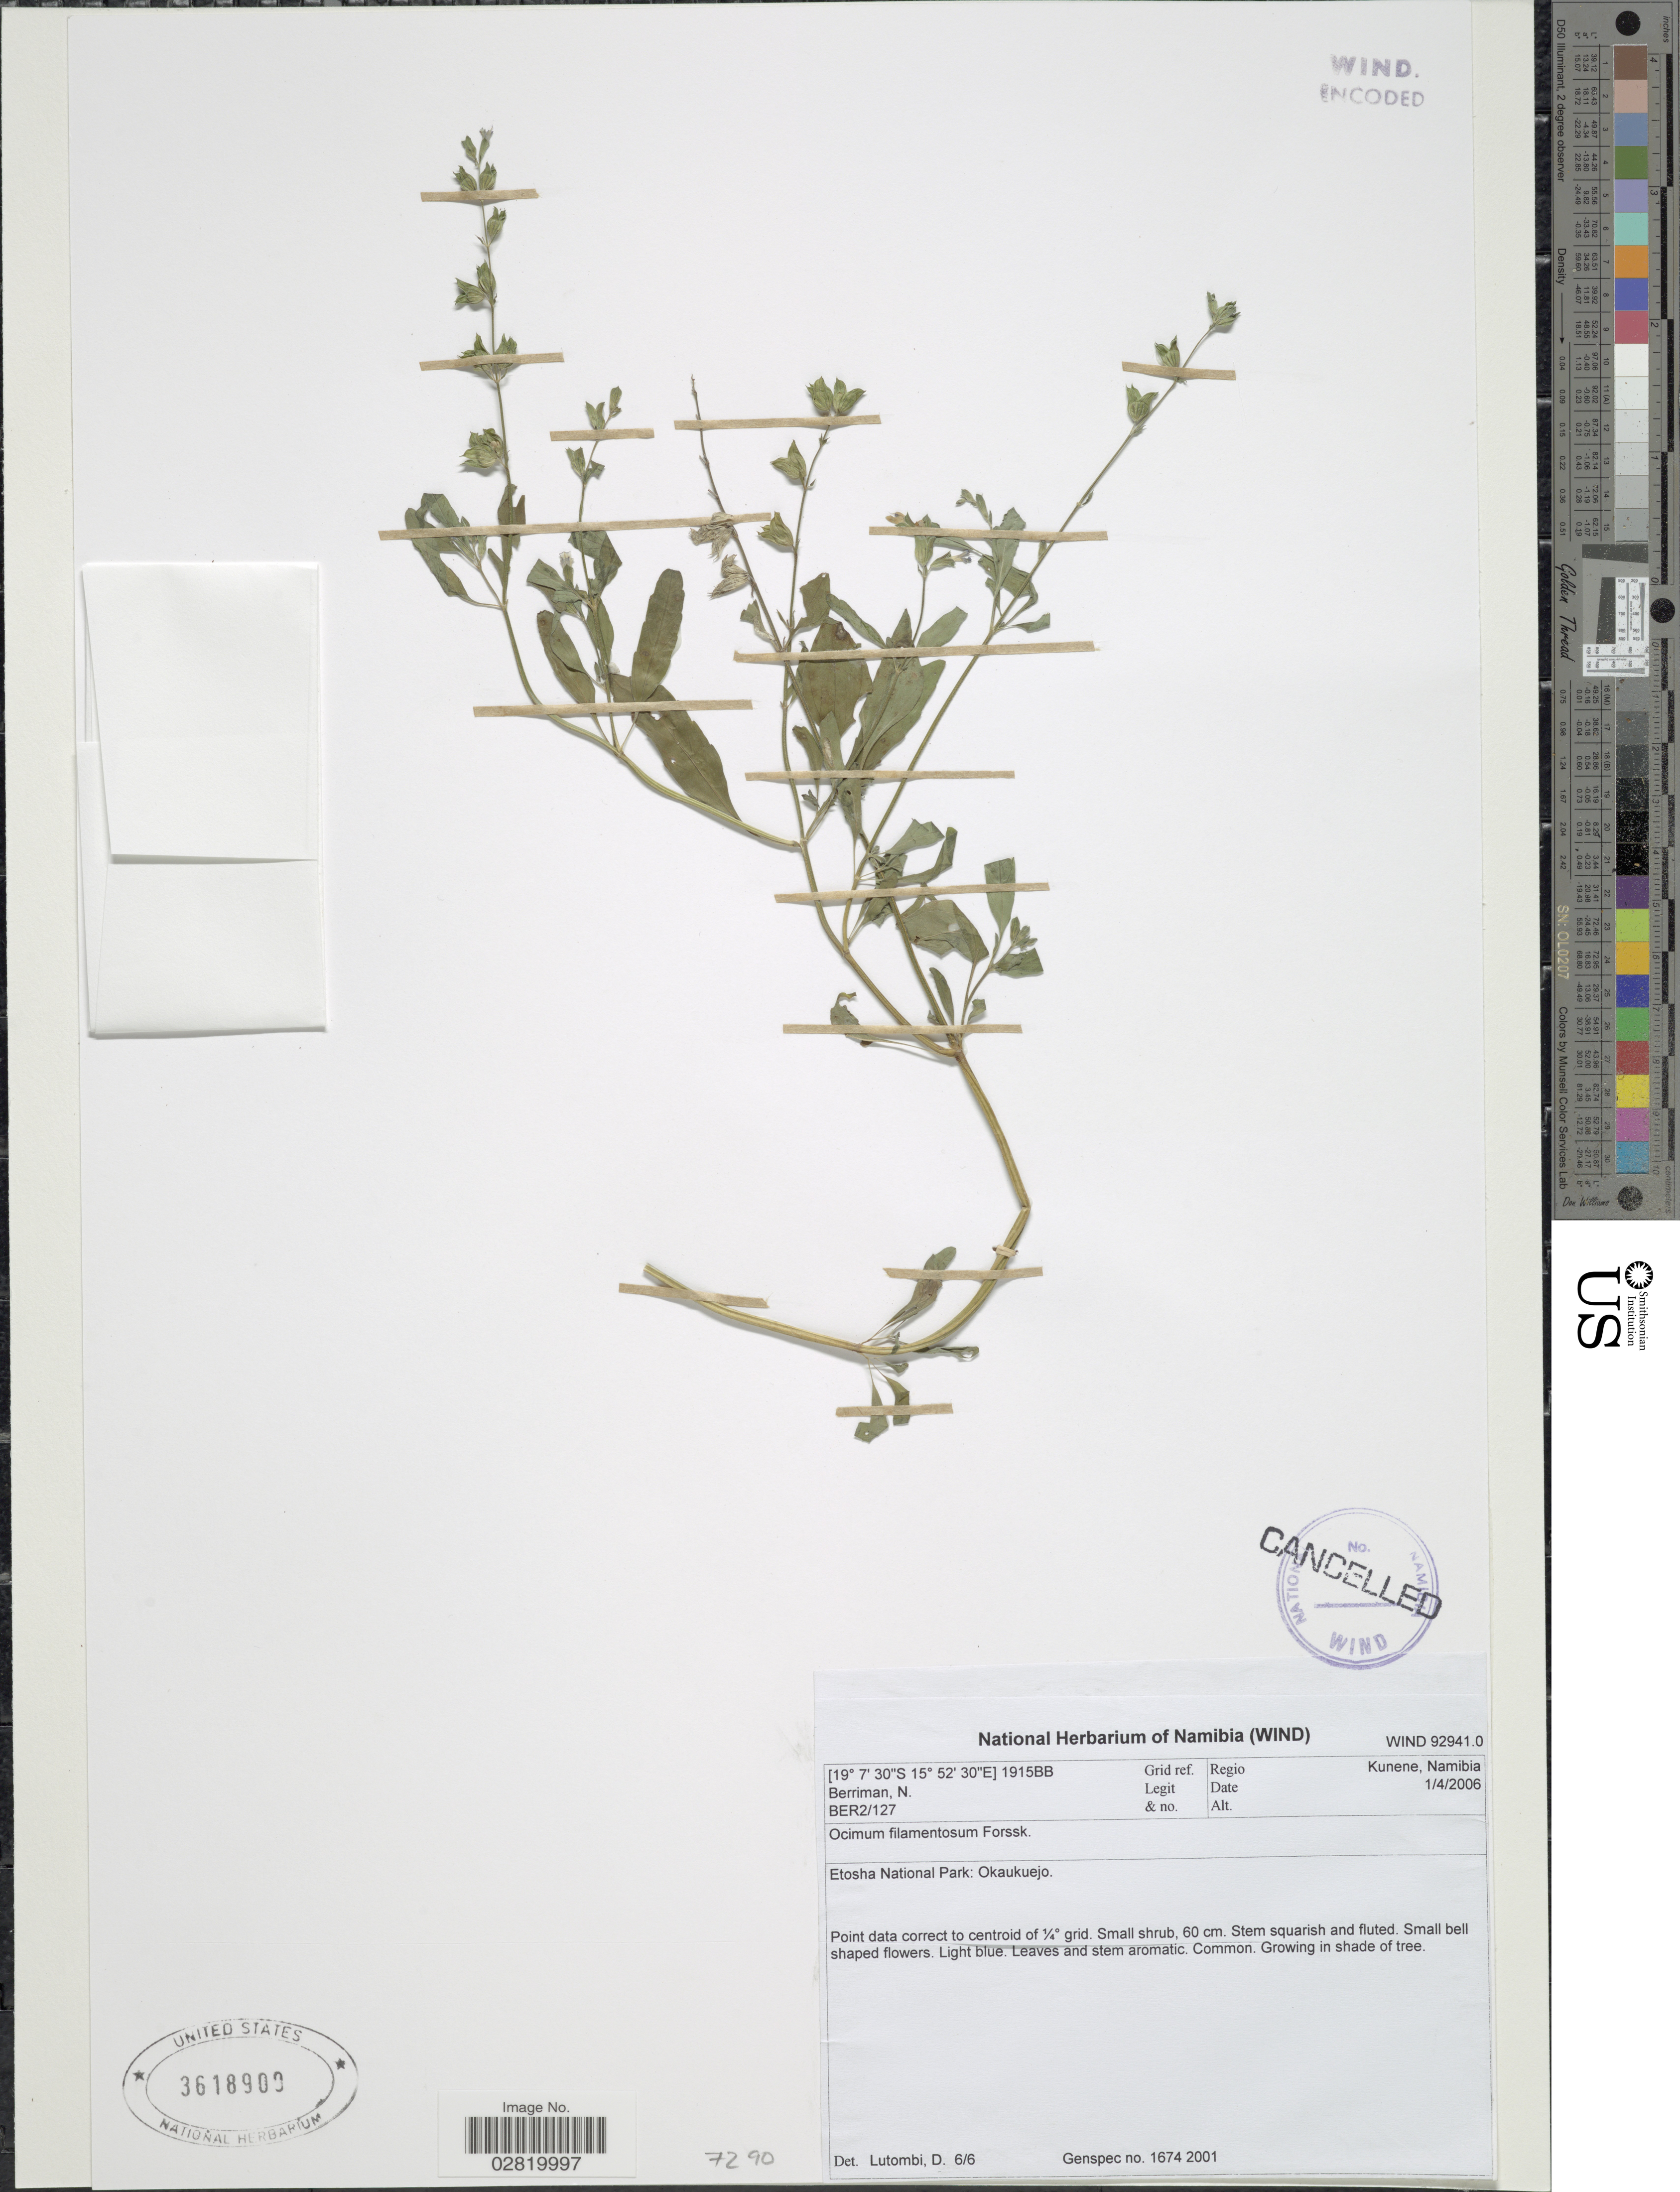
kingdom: Plantae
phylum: Tracheophyta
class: Magnoliopsida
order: Lamiales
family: Lamiaceae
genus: Ocimum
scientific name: Ocimum filamentosum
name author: Forssk.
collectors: N. Berriman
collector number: BER2/127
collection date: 2006-04-01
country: Namibia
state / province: Kunene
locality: Etosha National Park: Okaukuejo. 1915BB Grid Ref. Regio Kunene.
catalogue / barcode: US 3618900